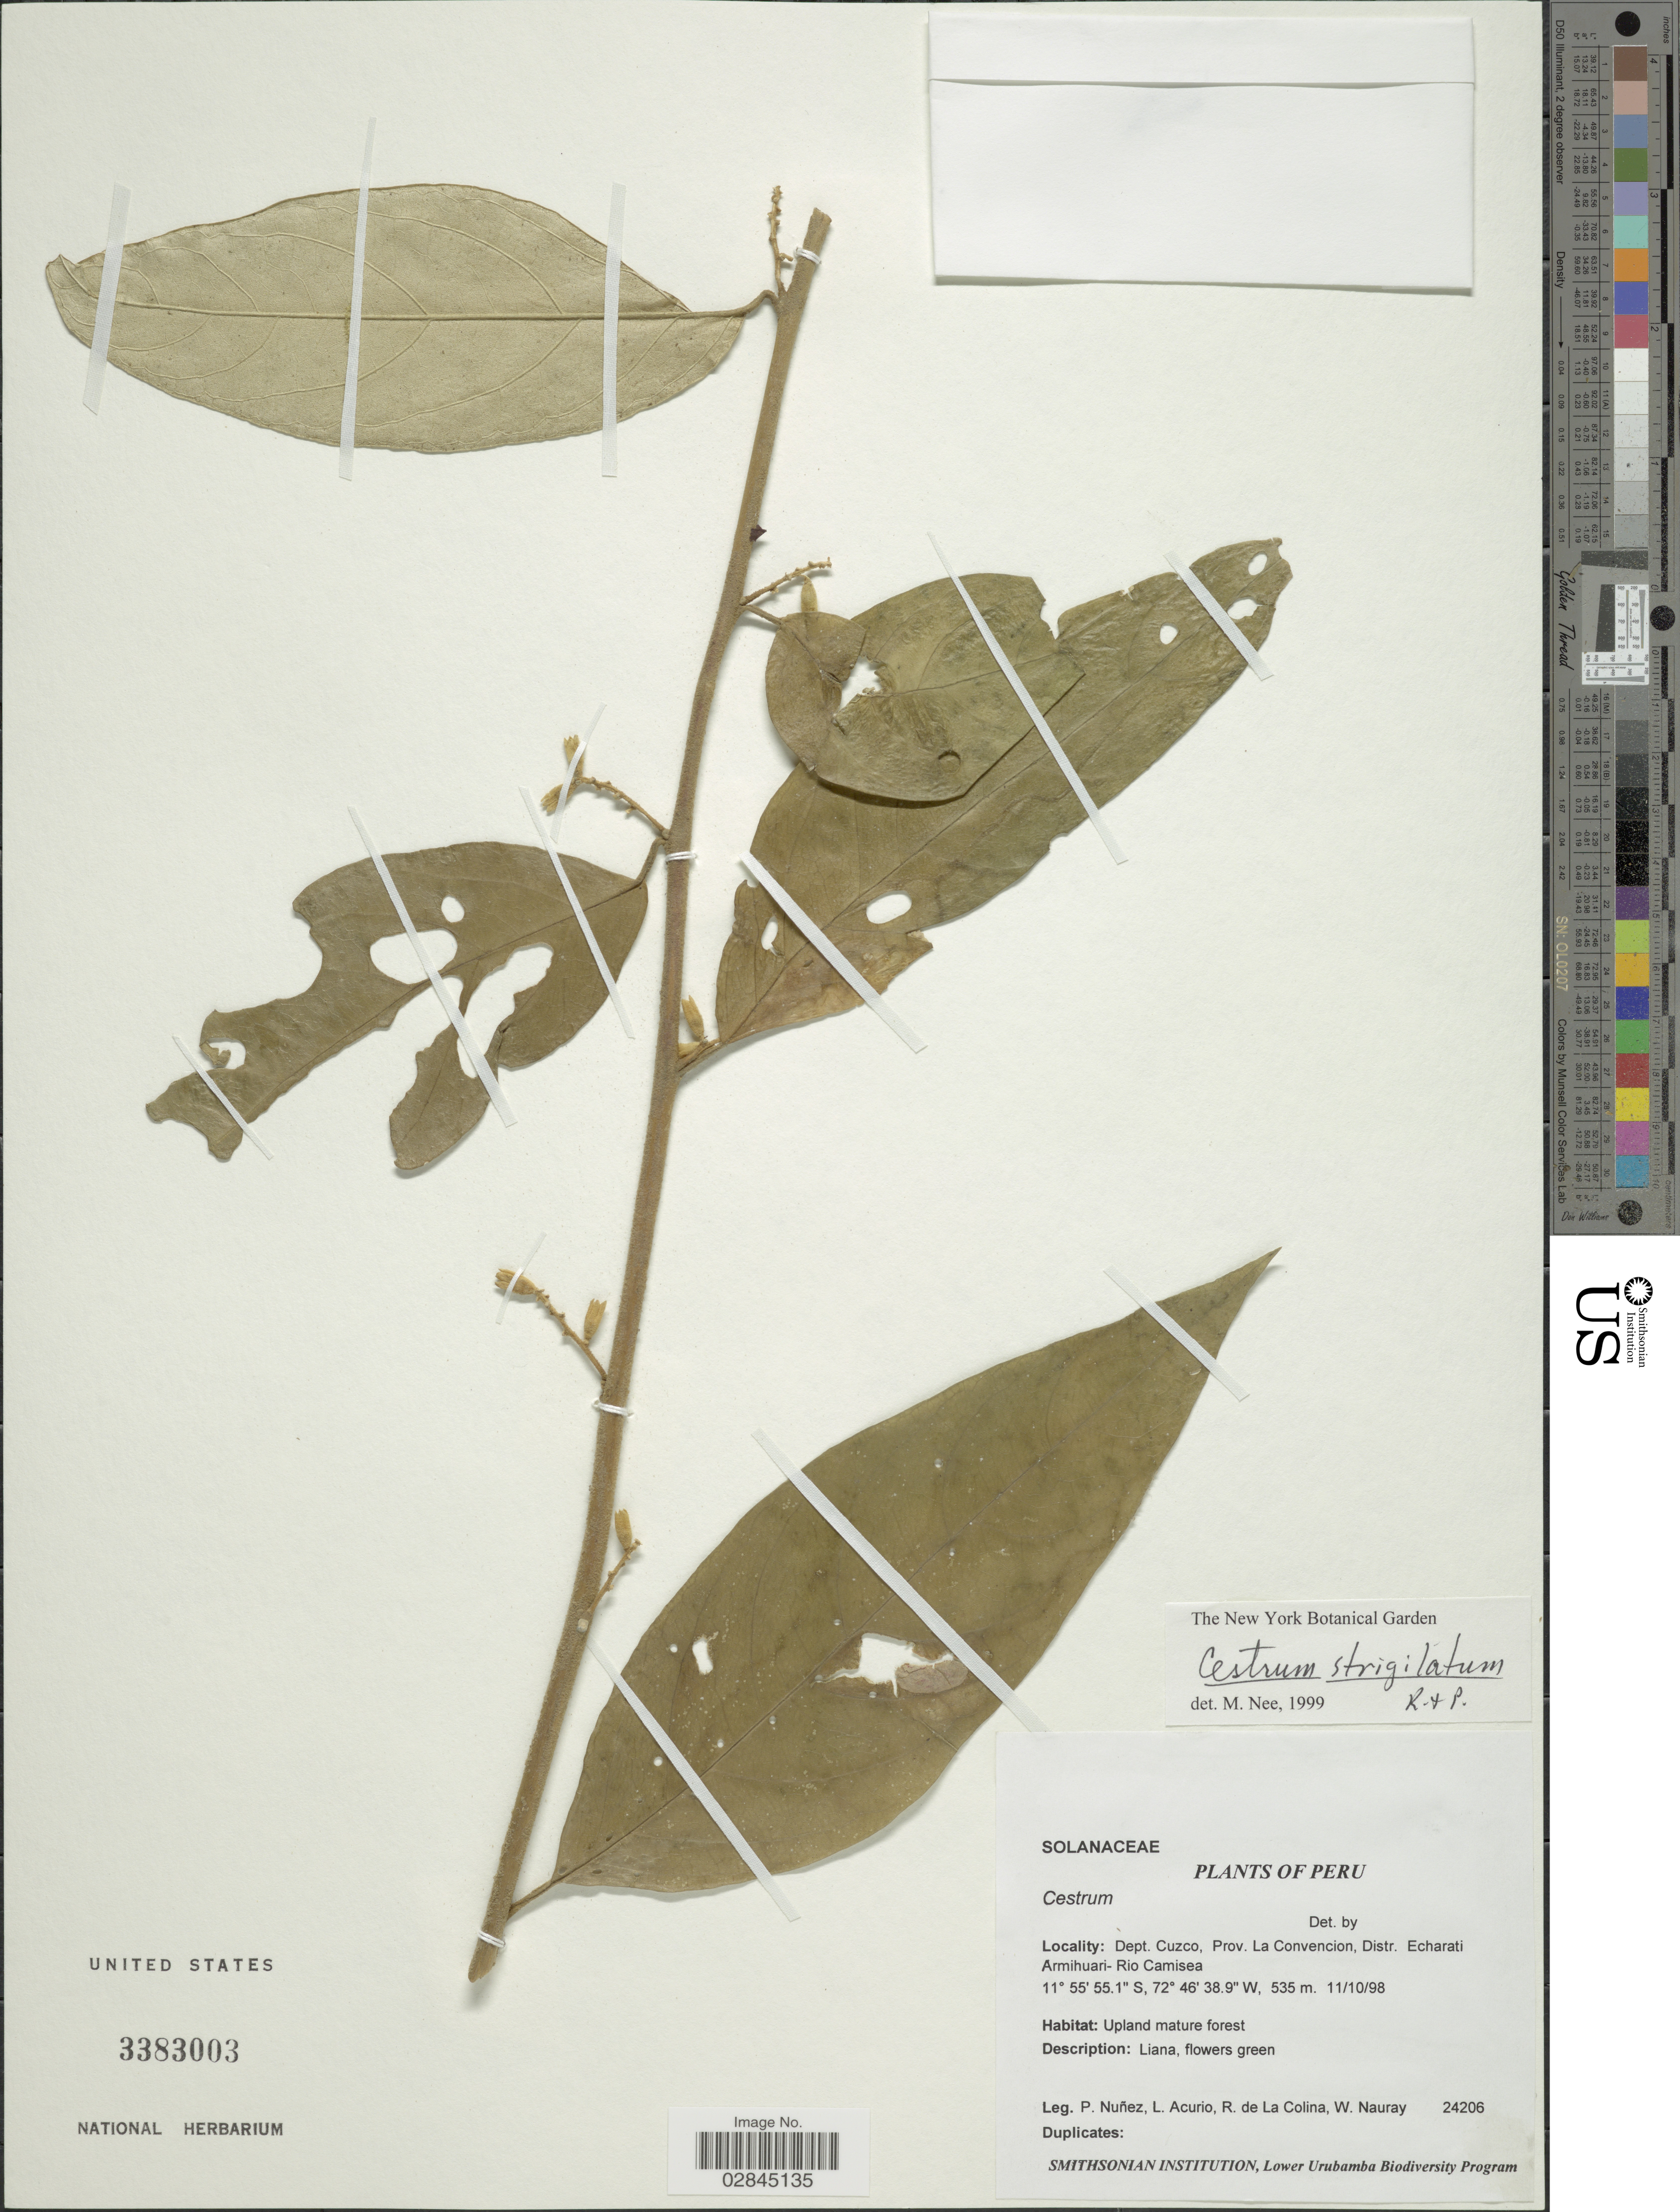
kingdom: Plantae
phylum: Tracheophyta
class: Magnoliopsida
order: Solanales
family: Solanaceae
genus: Cestrum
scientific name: Cestrum strigilatum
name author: Ruiz & Pav.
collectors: P. Nuñez V., R. de La Colina & W. Naurau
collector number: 24206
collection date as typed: Transcribed d/m/y: 11/10/98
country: Peru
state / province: Cusco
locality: Dept. Cuzco, Prov. La Convencion, Distr. Echarati Armihuari-Rio Camisea.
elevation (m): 535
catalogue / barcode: US 3383003